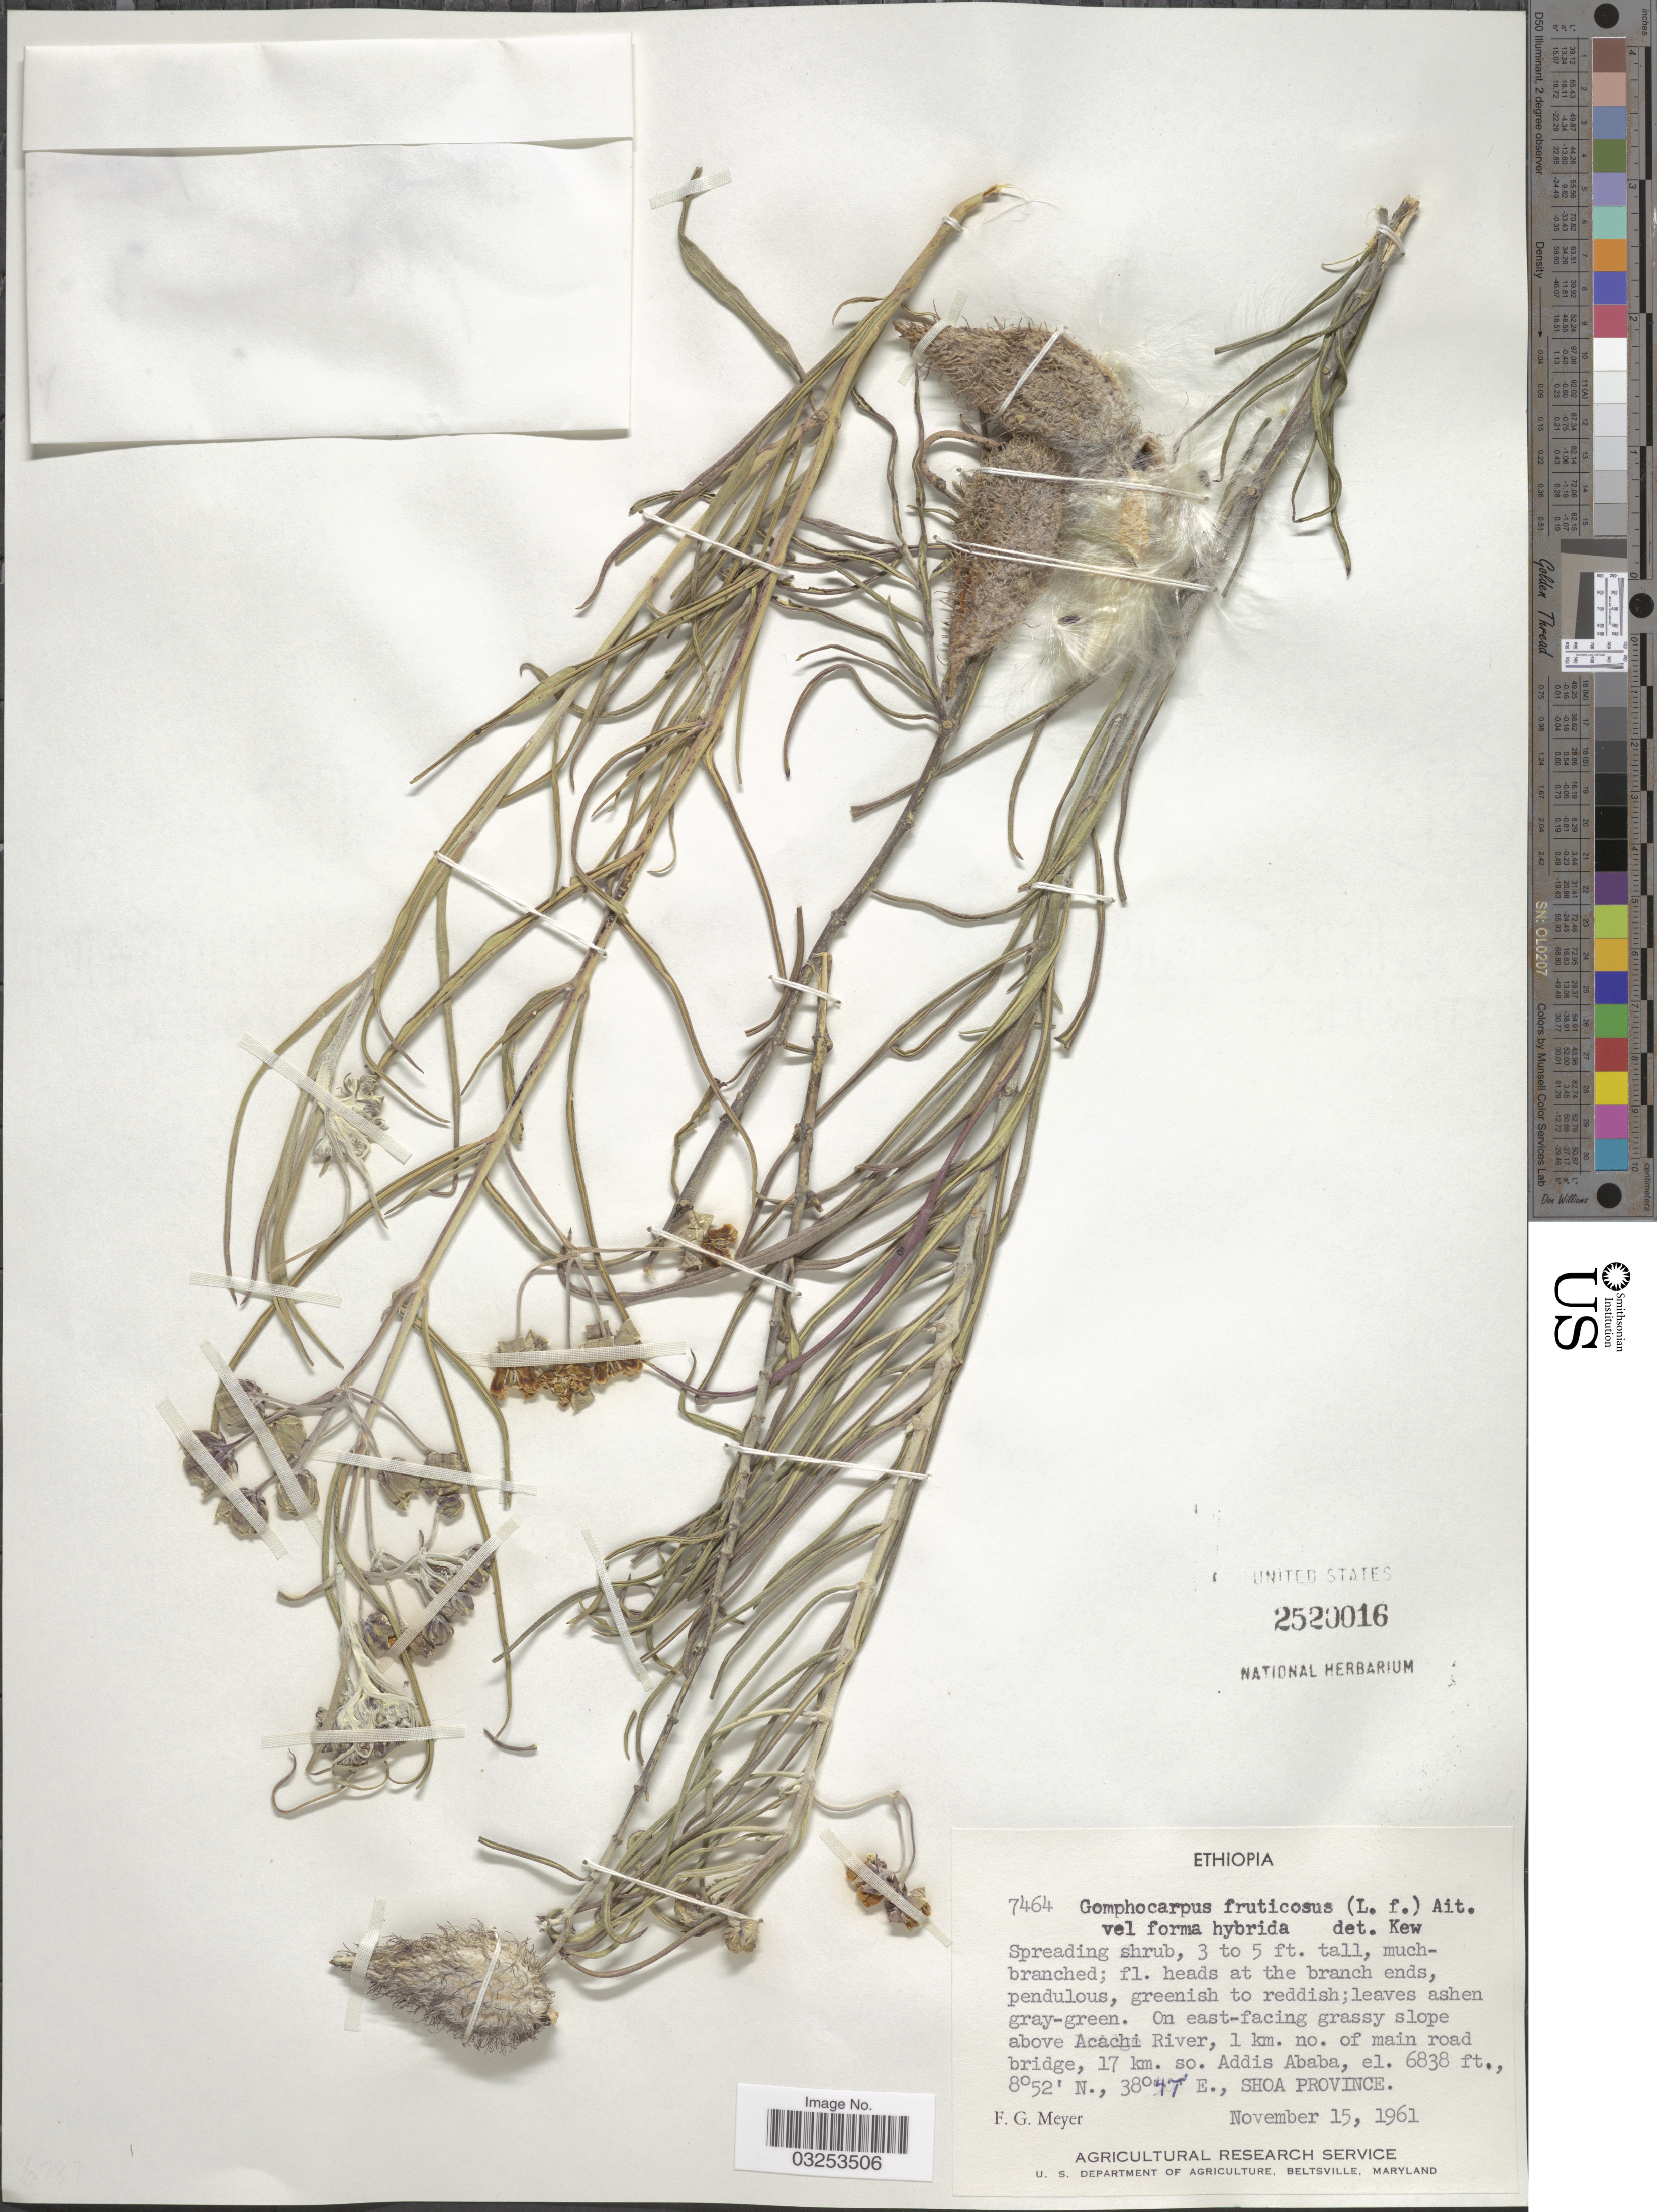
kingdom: Plantae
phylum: Tracheophyta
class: Magnoliopsida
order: Gentianales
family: Apocynaceae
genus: Gomphocarpus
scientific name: Gomphocarpus fruticosus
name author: (L.) W.T. Aiton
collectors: F. G. Meyer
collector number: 7464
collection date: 1961-11-15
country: Ethiopia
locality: On east-facing grassy slope above Acachi River, 1 km. no. of main road bridge, 17 km. so. Addis Ababa. Shoa Province.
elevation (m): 2084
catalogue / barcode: US 2520016